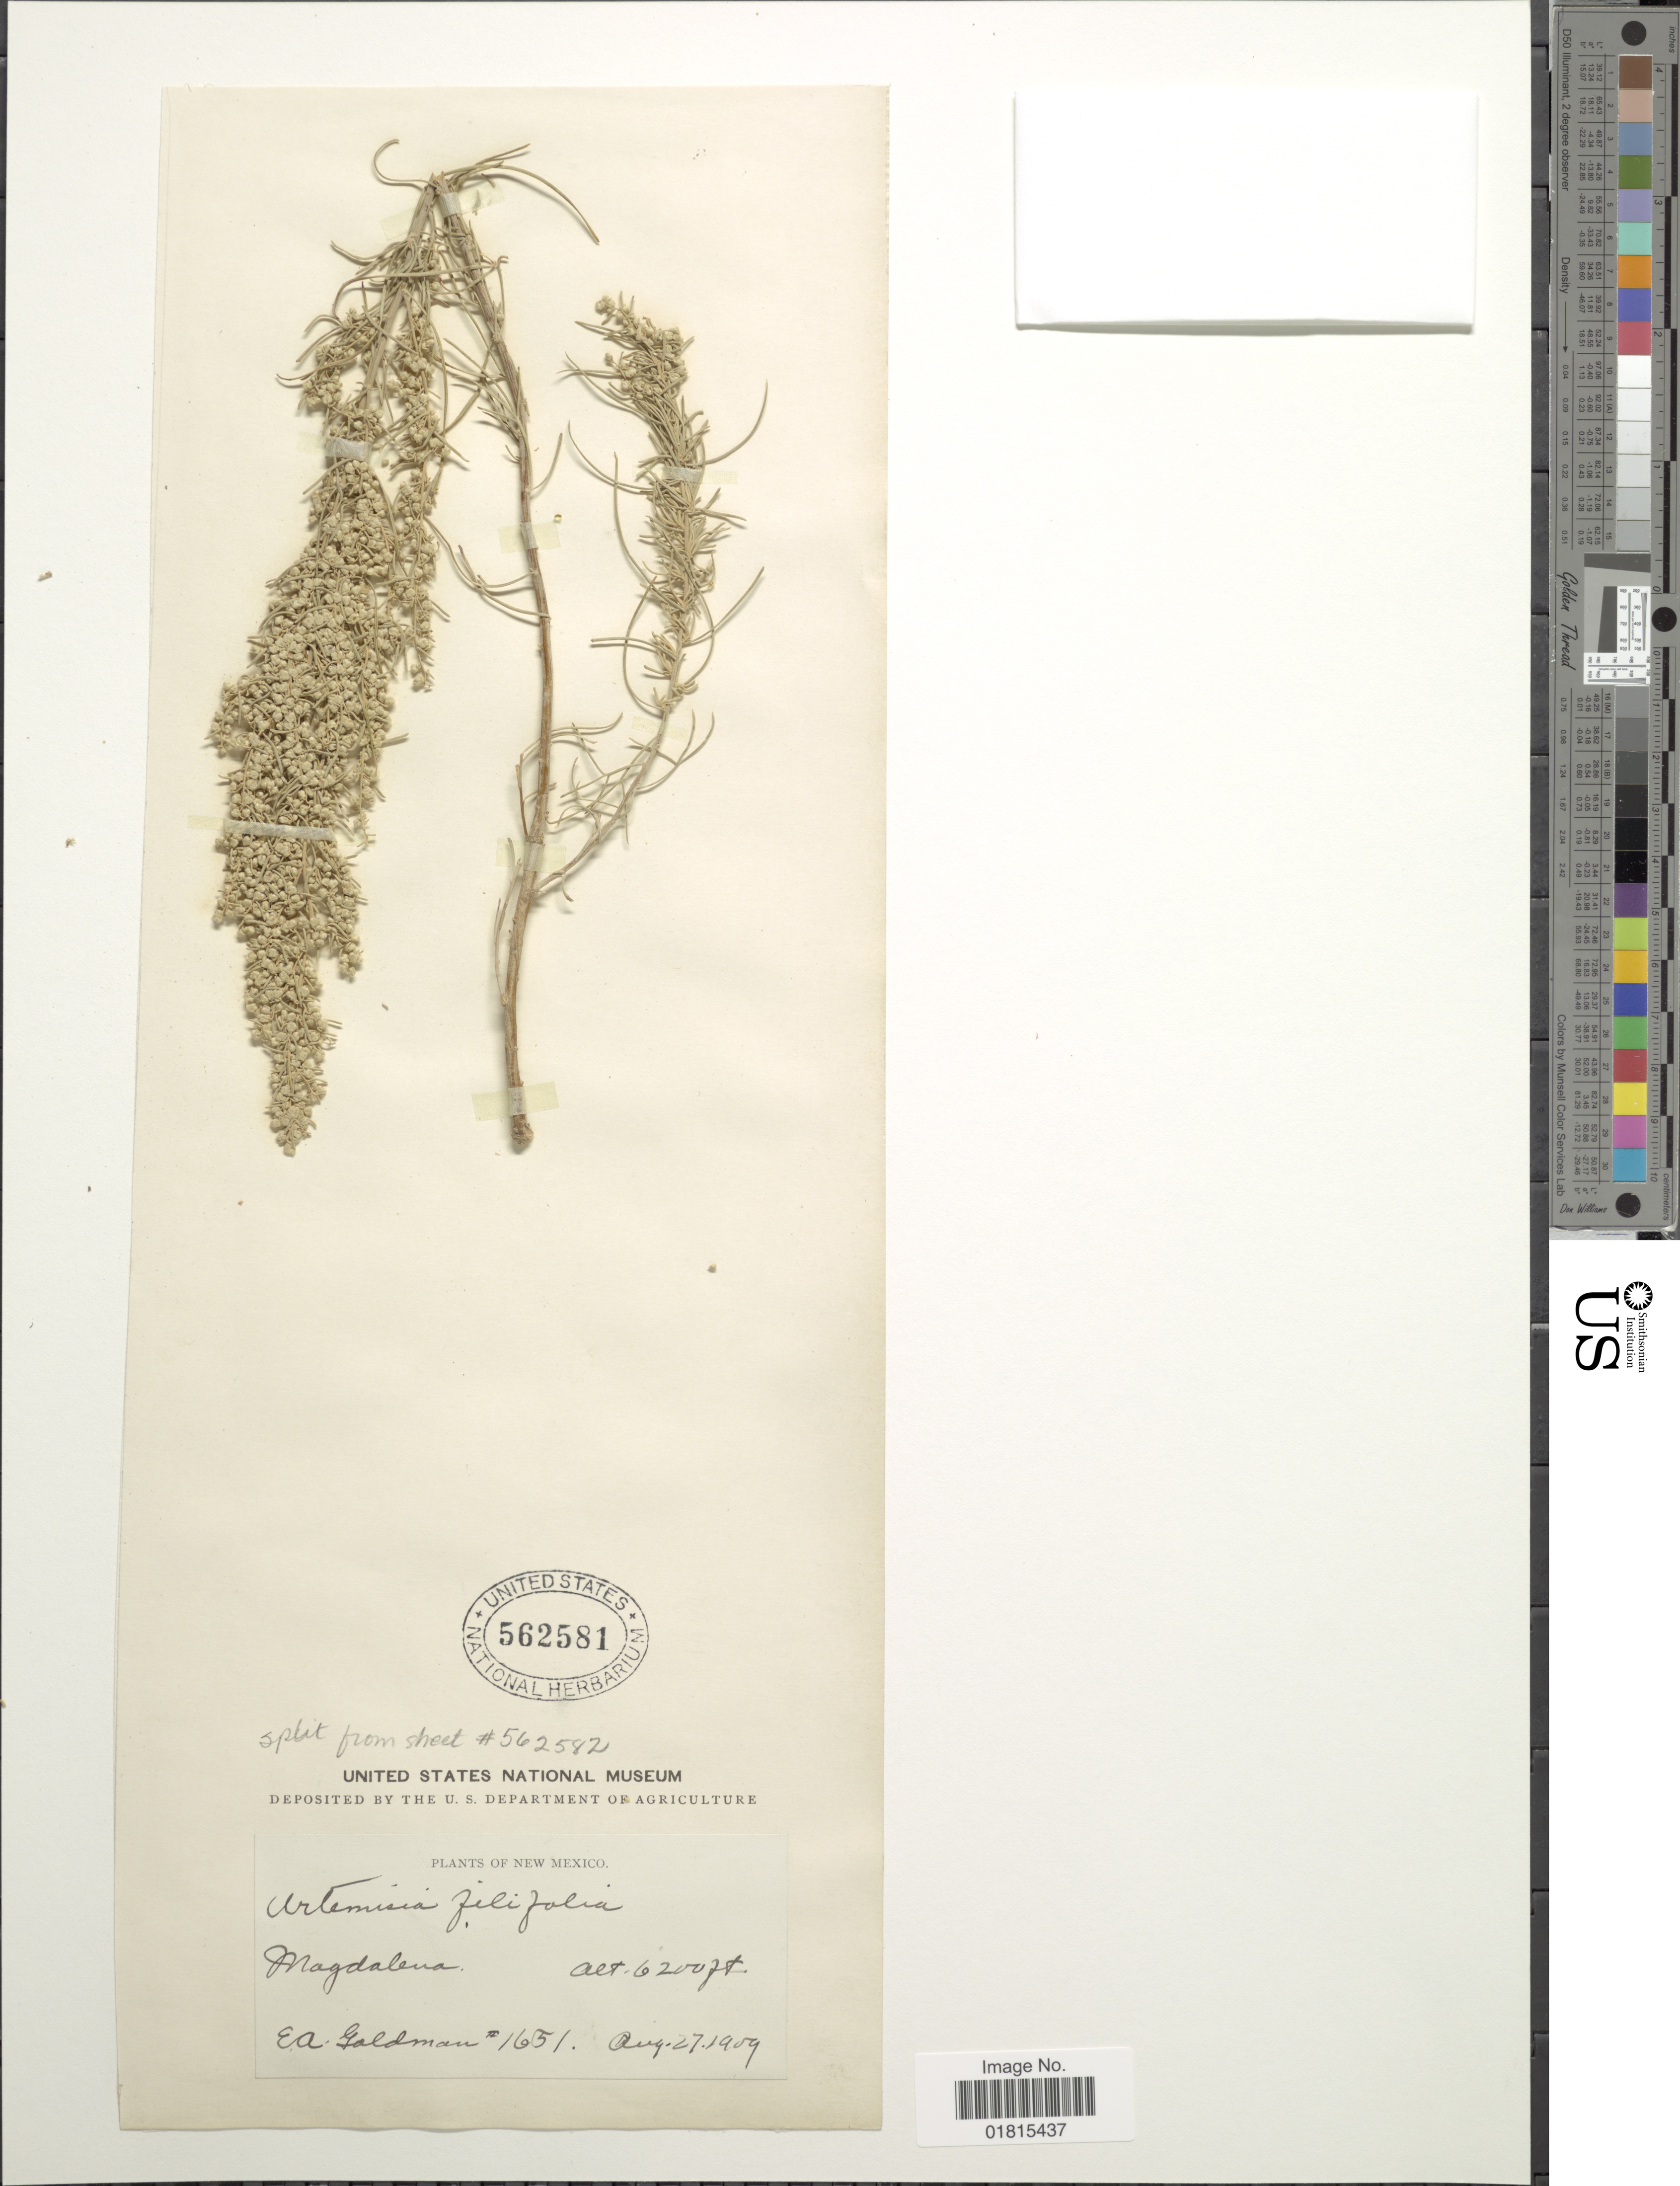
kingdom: Plantae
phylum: Tracheophyta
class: Magnoliopsida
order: Asterales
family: Asteraceae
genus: Artemisia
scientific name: Artemisia filifolia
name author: Torr.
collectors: E. A. Goldman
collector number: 1651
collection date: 1909-08-27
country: United States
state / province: New Mexico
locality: Magdalena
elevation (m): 1890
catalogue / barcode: US 562581